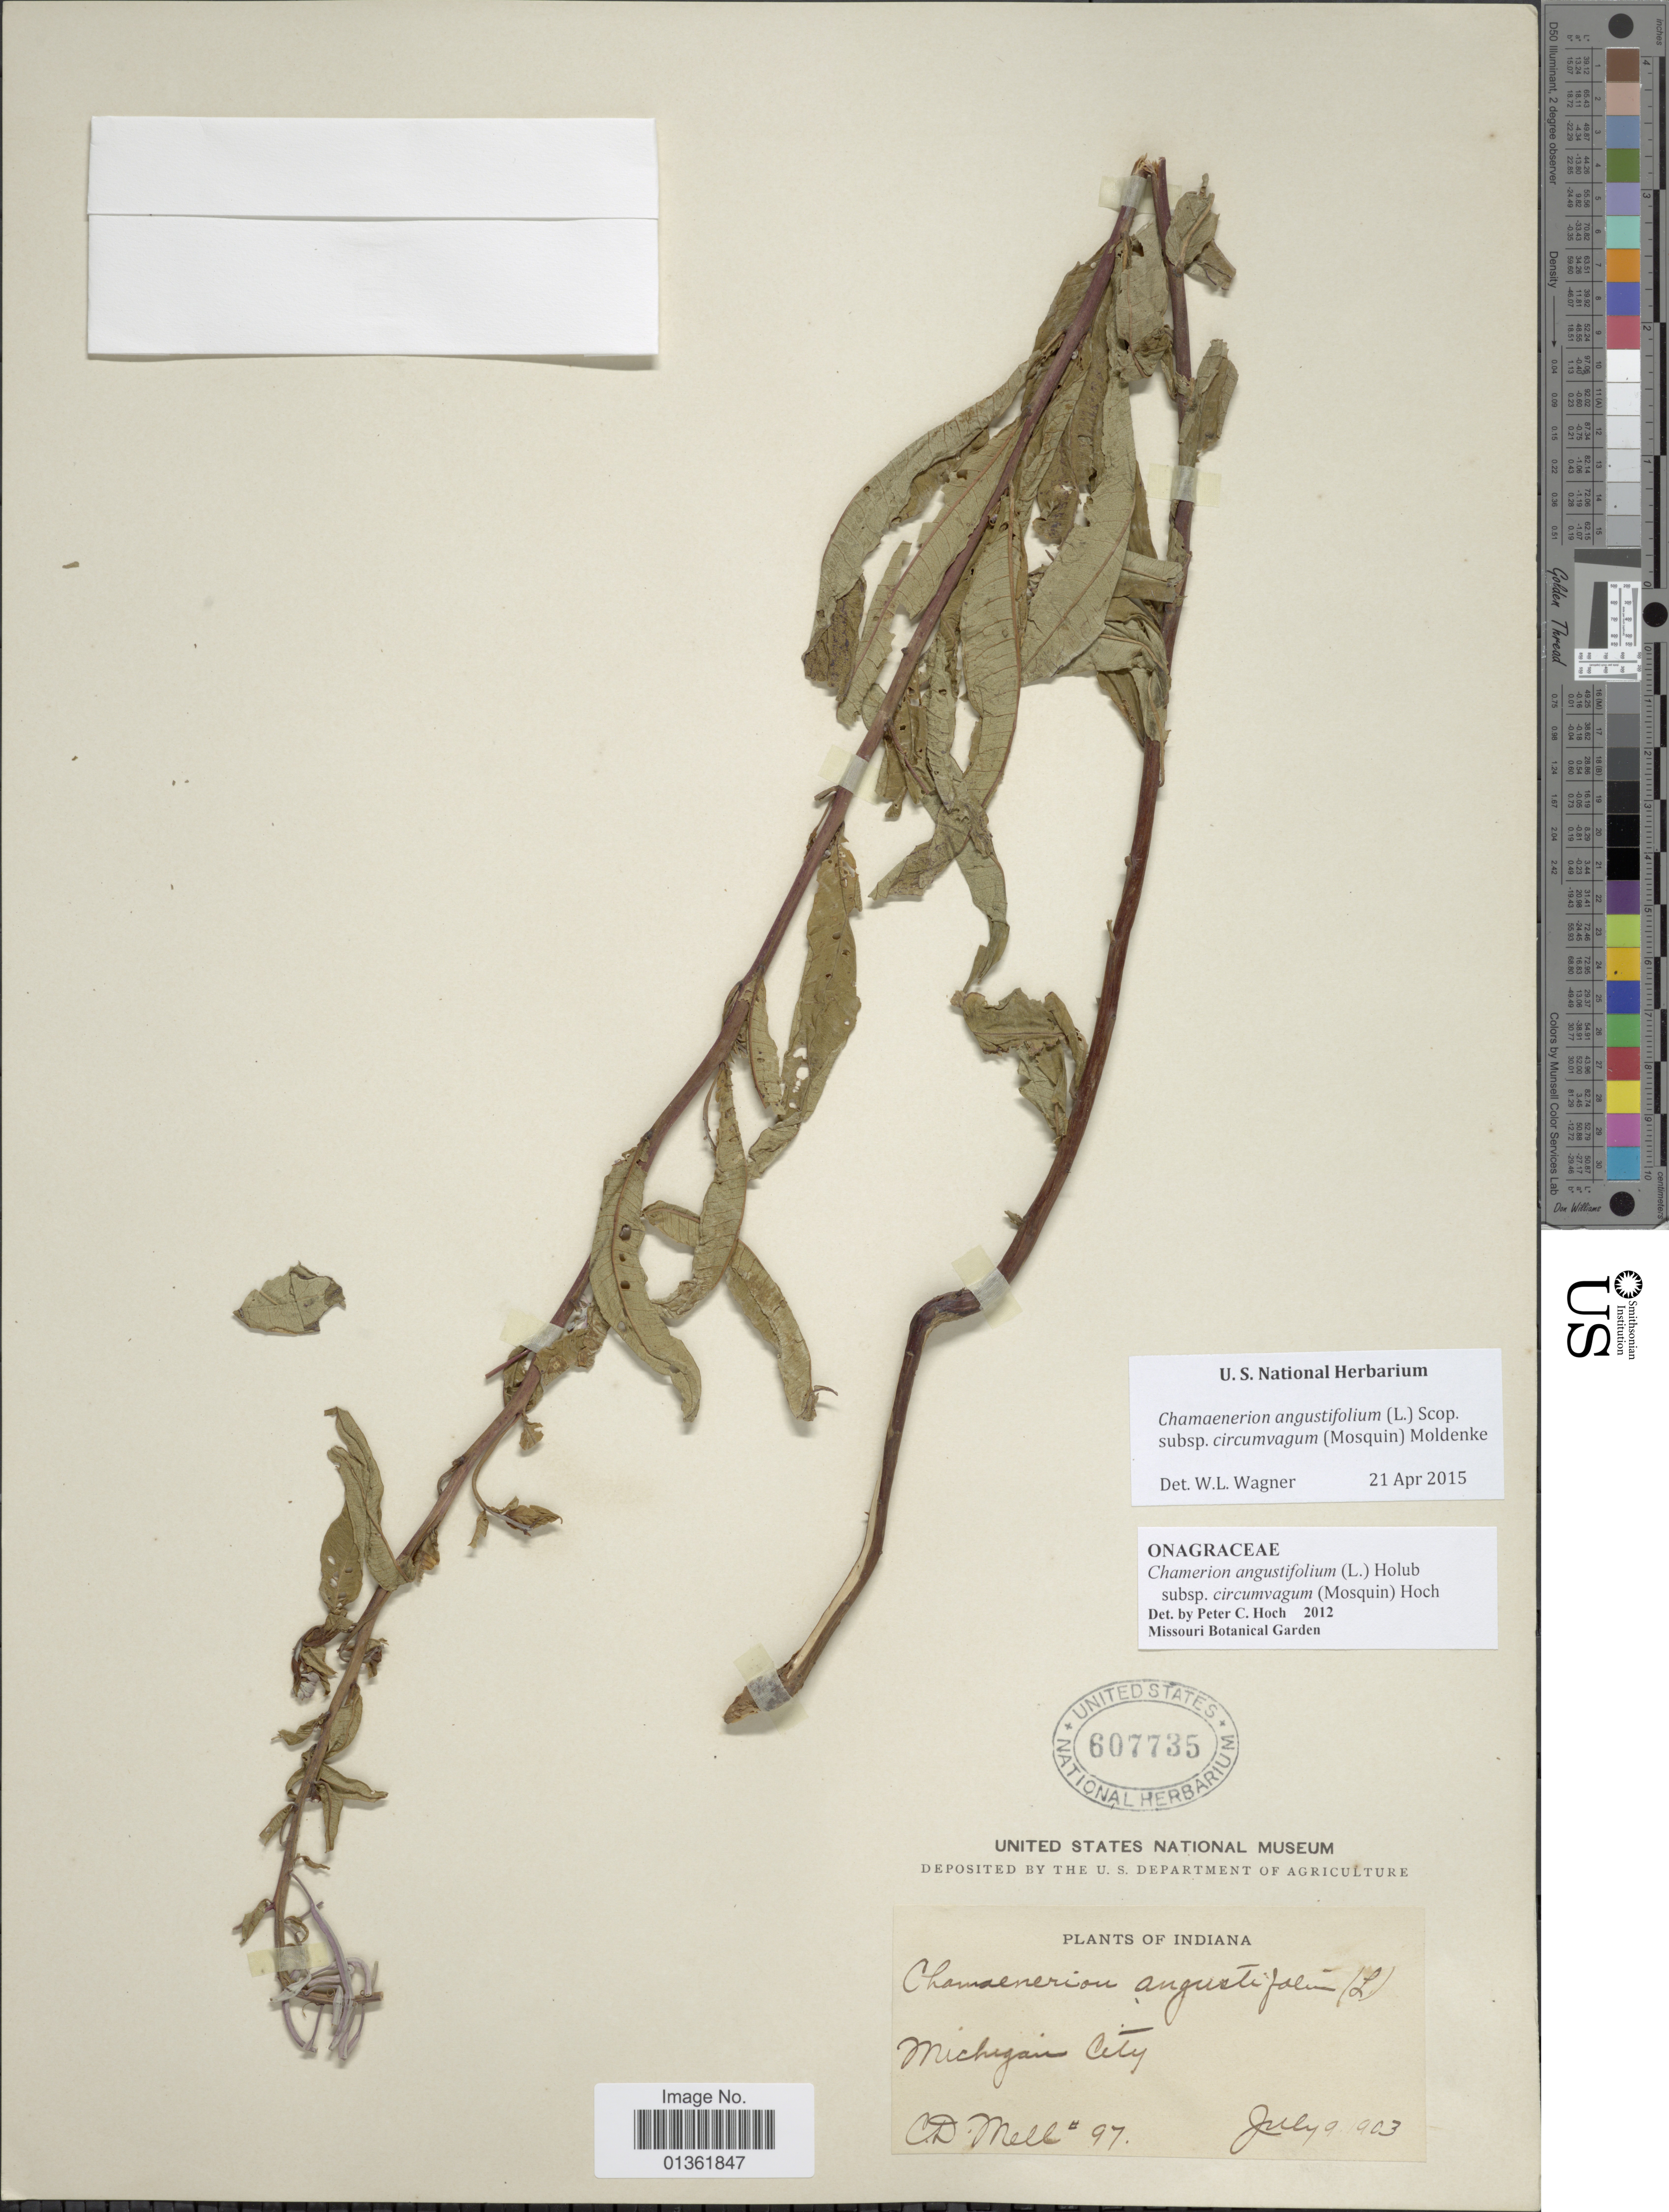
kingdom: Plantae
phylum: Tracheophyta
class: Magnoliopsida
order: Myrtales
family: Onagraceae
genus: Chamaenerion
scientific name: Chamaenerion angustifolium subsp. circumvagum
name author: (Mosquin) Moldenke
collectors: C. D. Mell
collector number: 97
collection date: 1903-07-09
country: United States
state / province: Indiana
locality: Michigan City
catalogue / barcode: US 607735